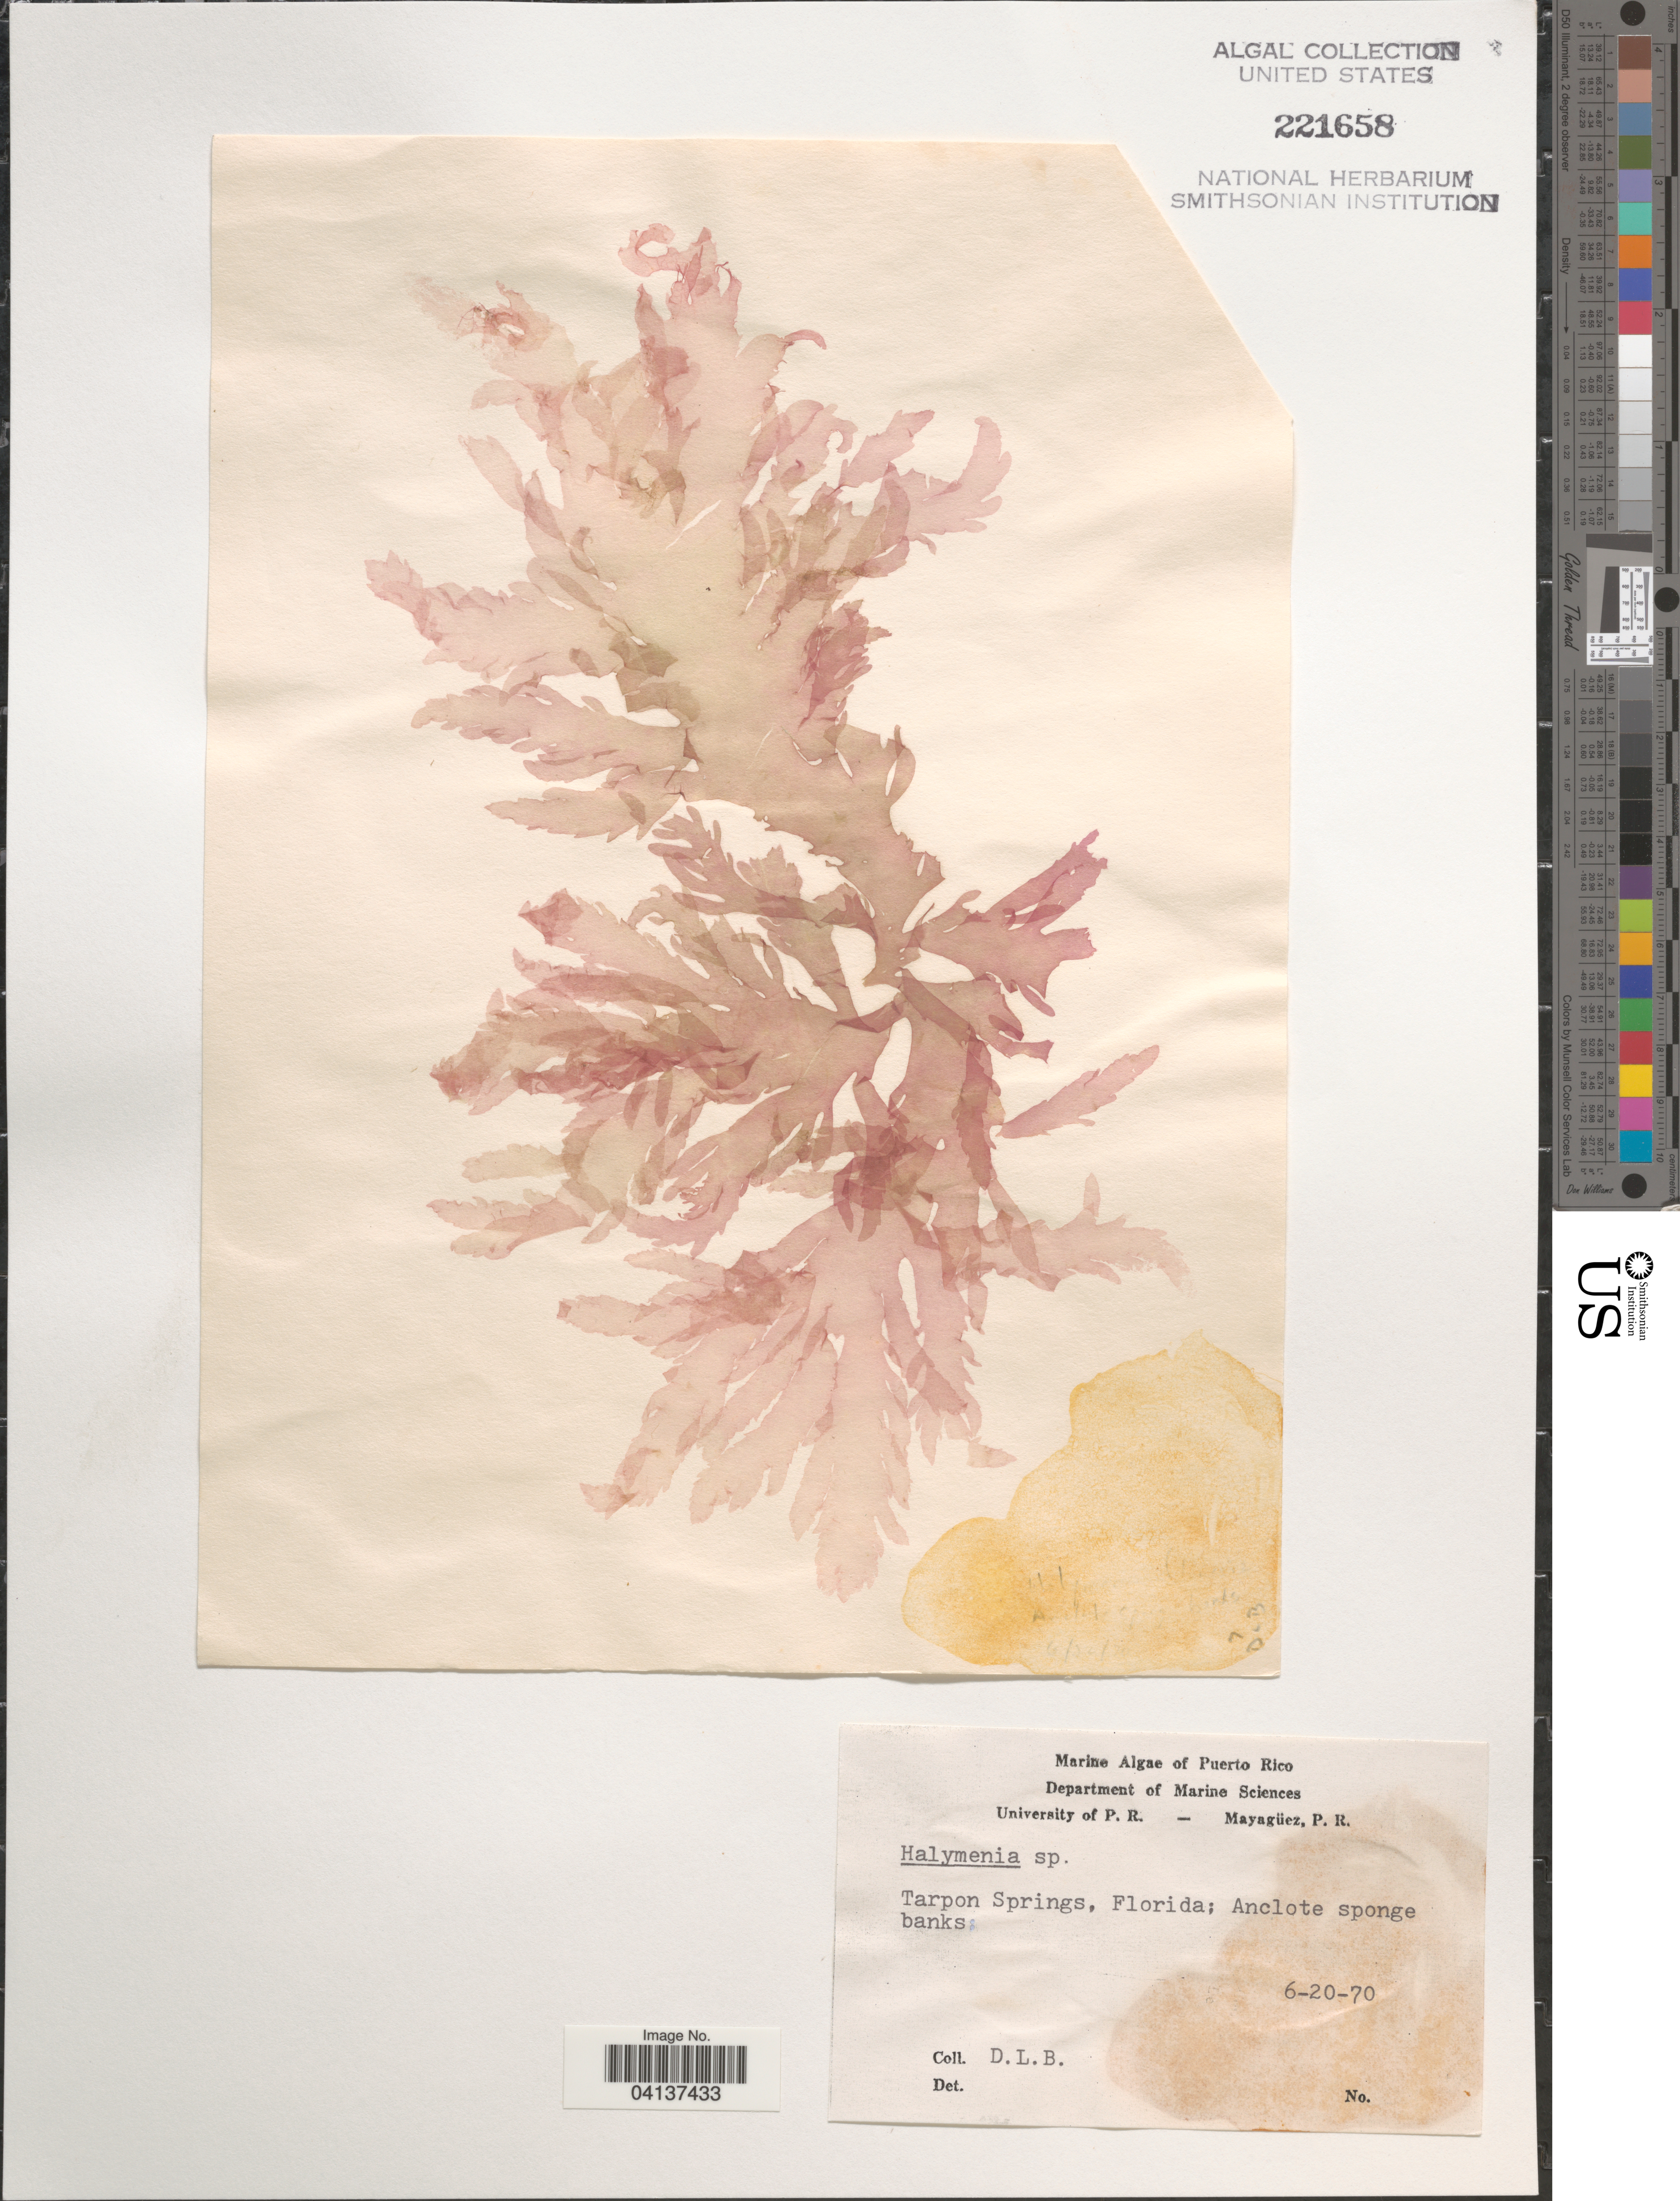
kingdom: Plantae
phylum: Rhodophyta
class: Florideophyceae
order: Halymeniales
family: Halymeniaceae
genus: Halymenia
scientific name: Halymenia sp.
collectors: D. L. B.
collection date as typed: Transcribed d/m/y: 20/6/70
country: United States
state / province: Florida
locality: Tarpon Springs; Anclote sponge banks.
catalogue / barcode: US 221658